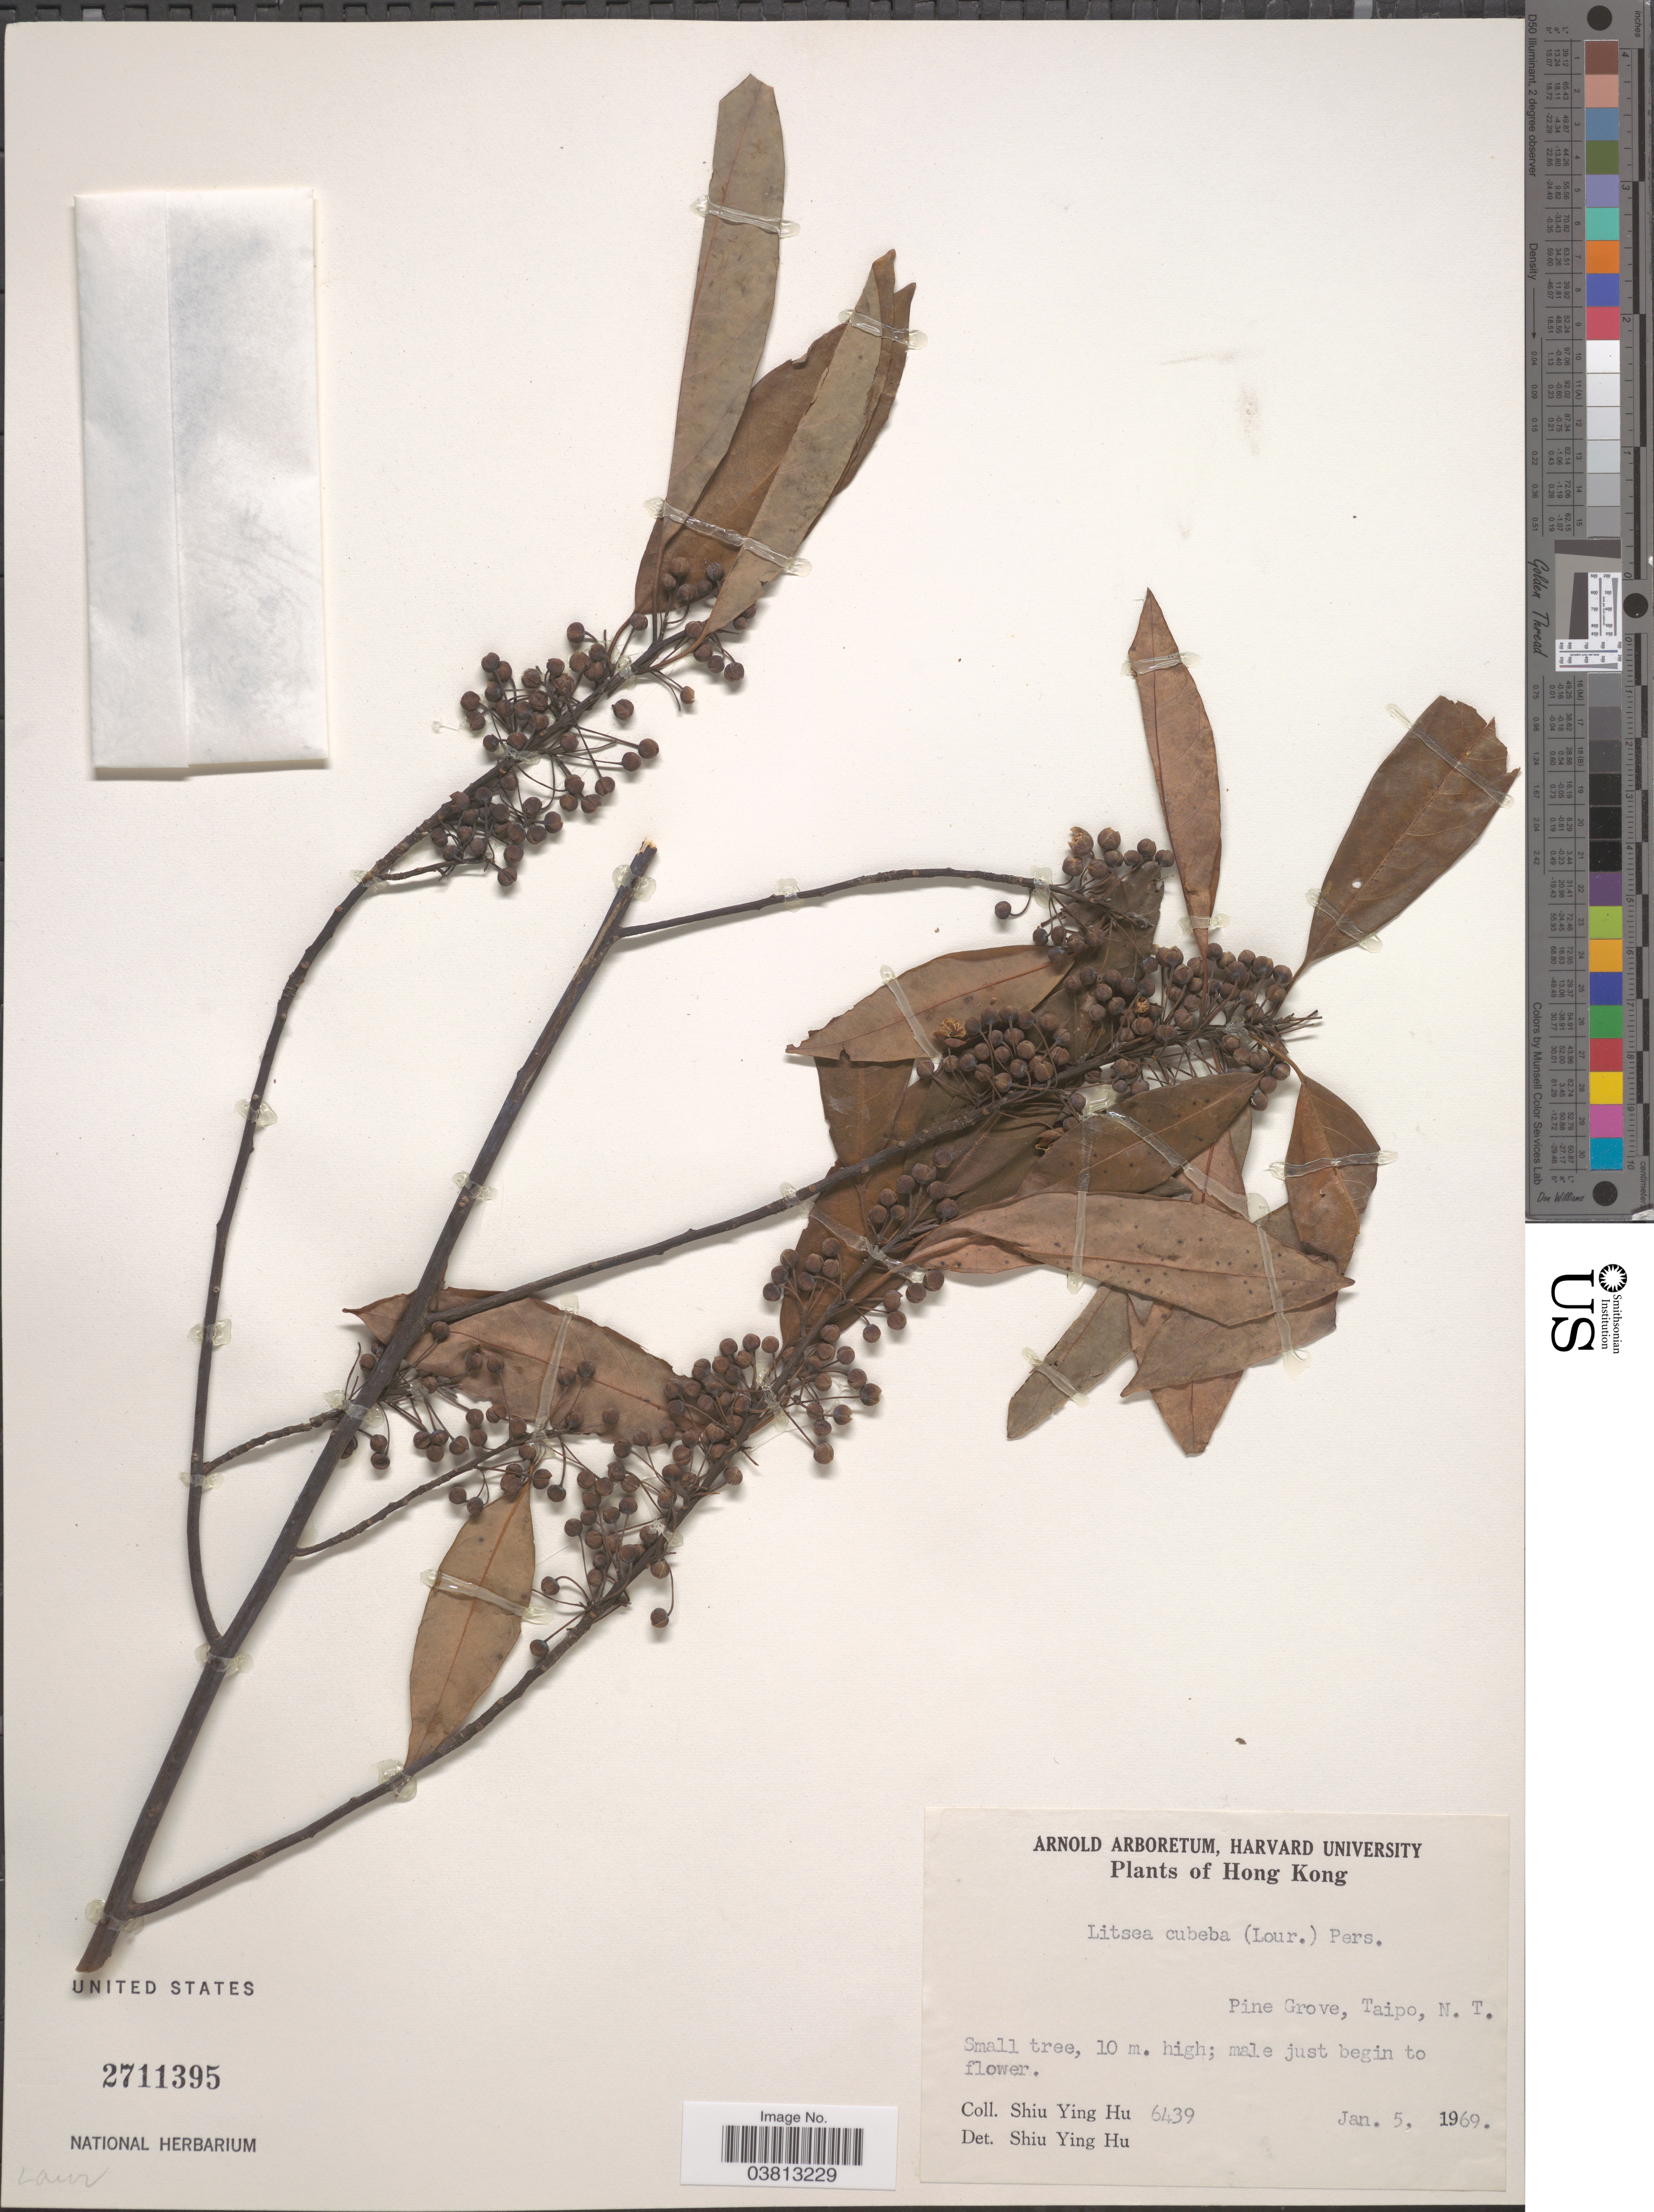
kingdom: Plantae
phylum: Tracheophyta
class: Magnoliopsida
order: Laurales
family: Lauraceae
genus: Litsea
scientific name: Litsea cubeba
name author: (Lour.) Pers.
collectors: S. Y. Hu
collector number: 6439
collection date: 1969-01-05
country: China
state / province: Hong Kong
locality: Pine Grove, Taipo, N. T.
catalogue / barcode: US 2711395